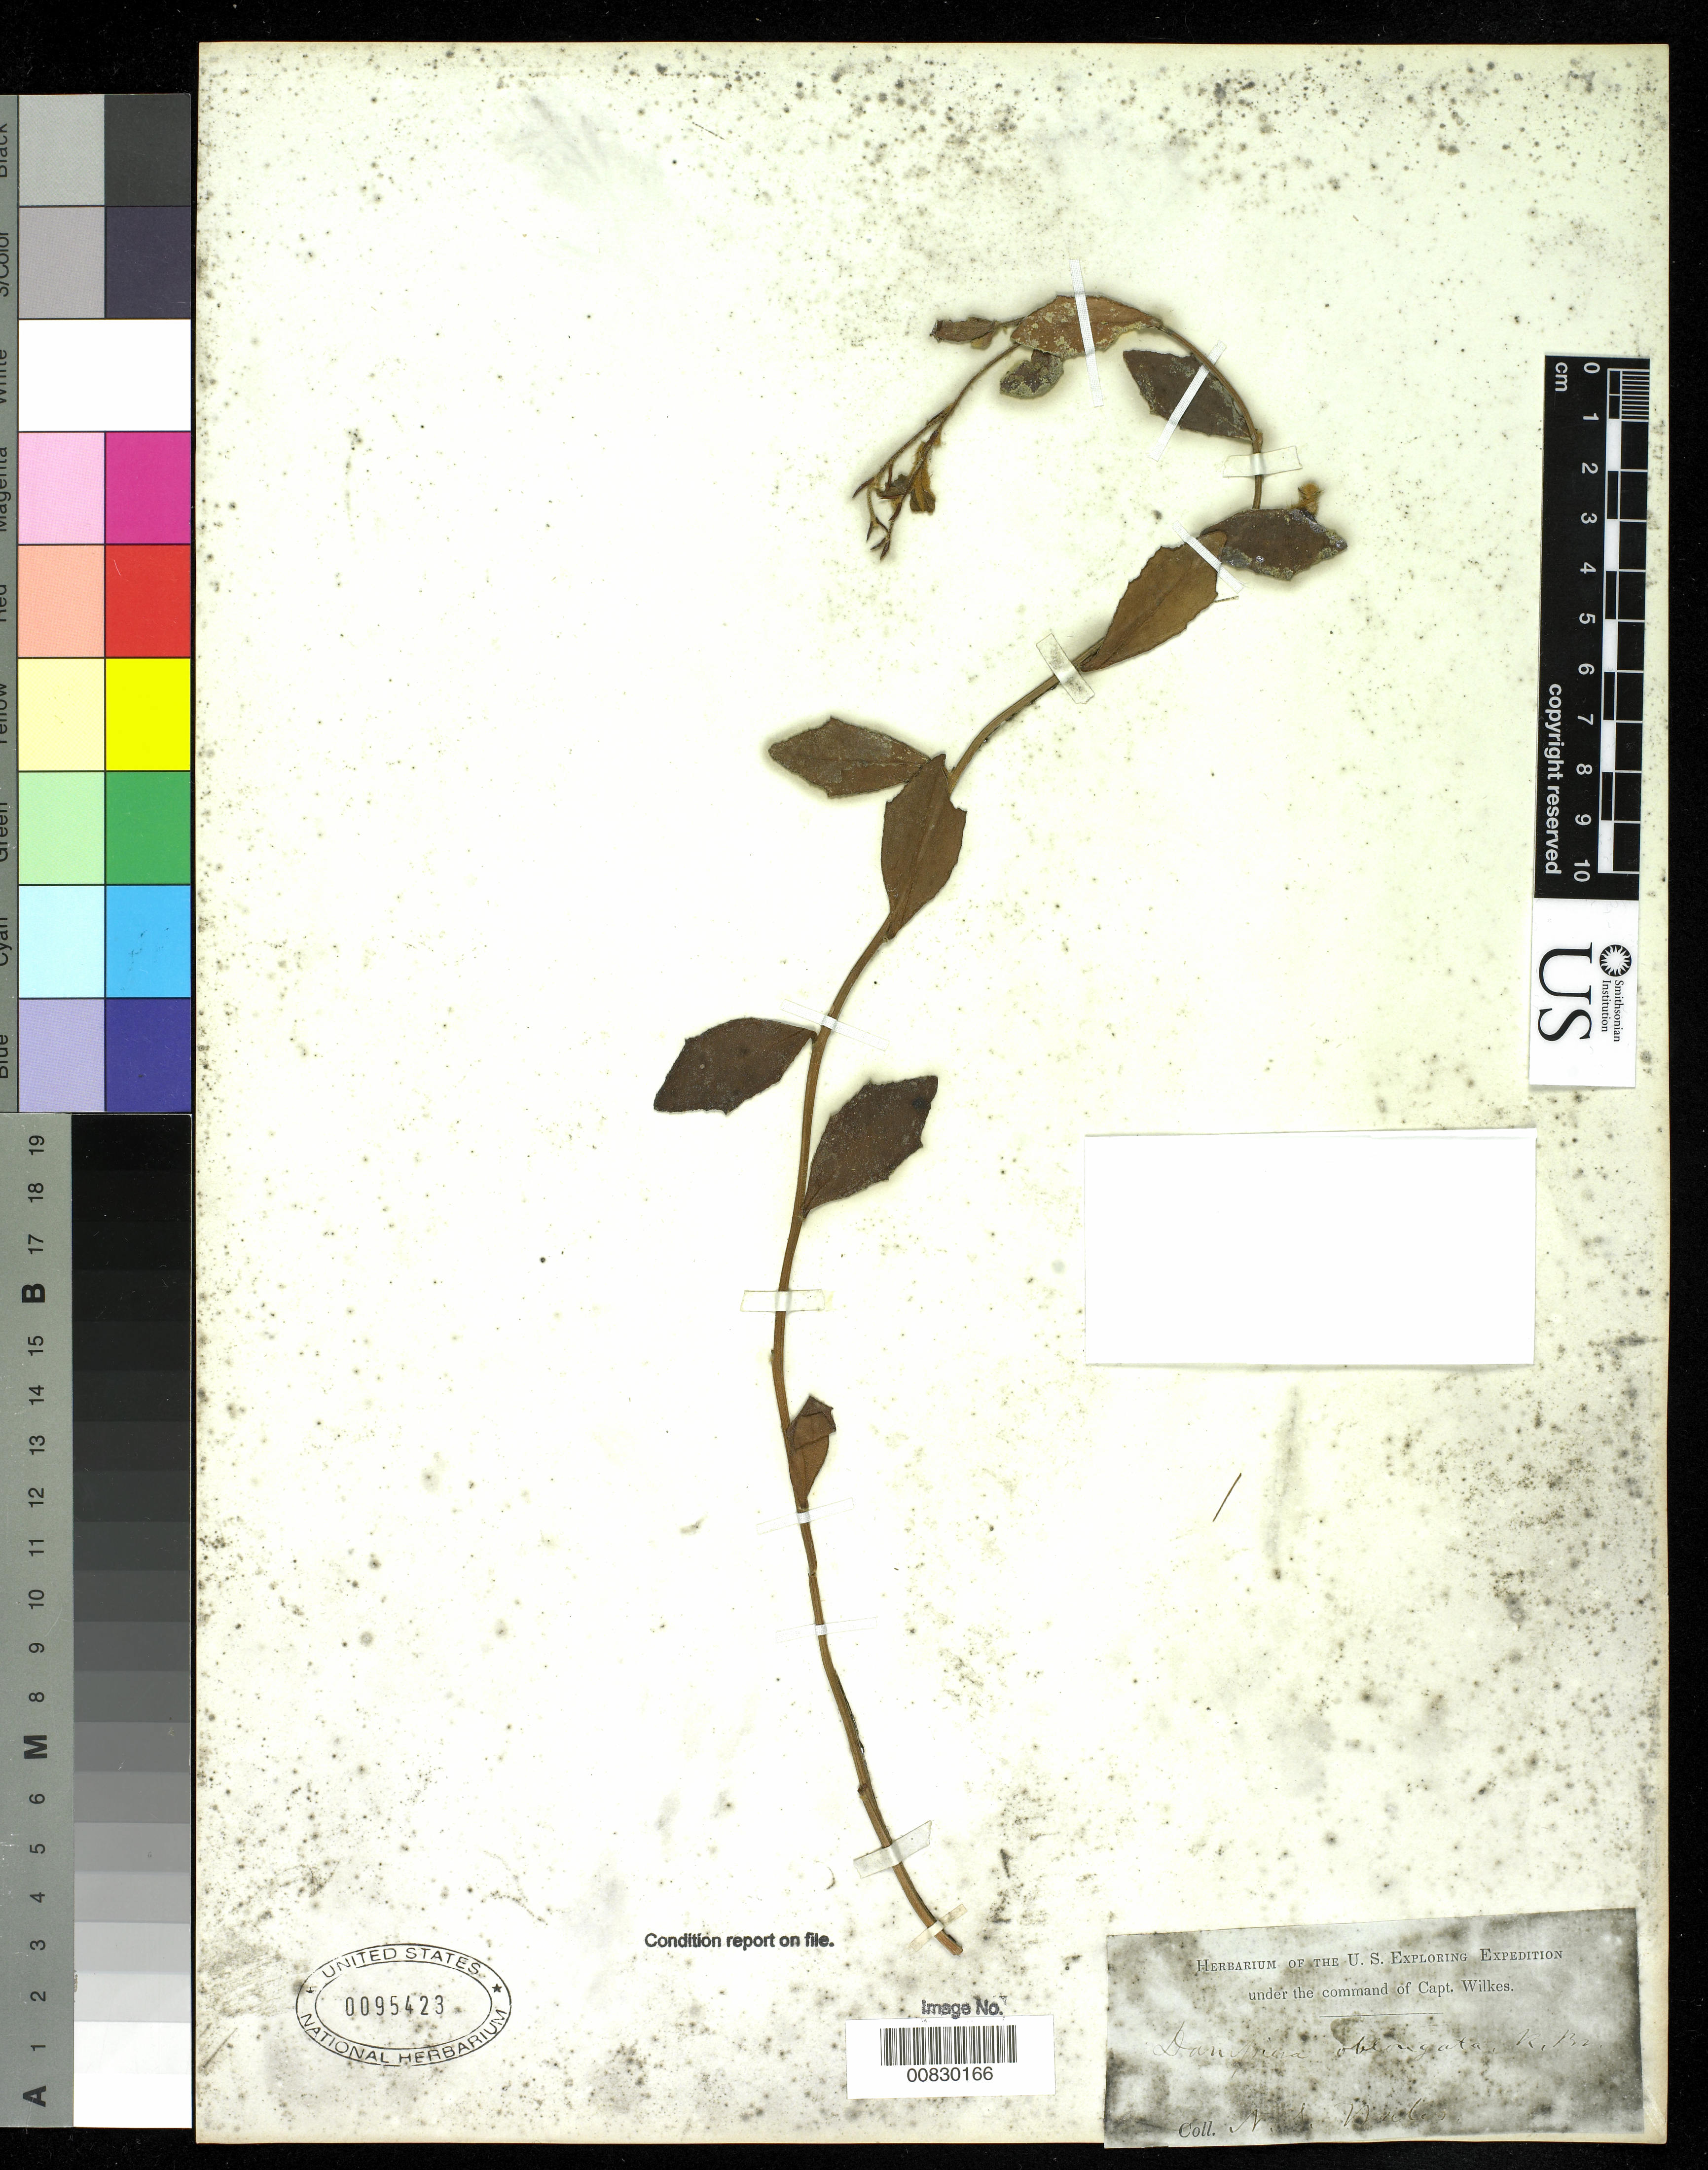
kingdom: Plantae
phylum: Tracheophyta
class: Magnoliopsida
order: Asterales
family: Goodeniaceae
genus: Dampiera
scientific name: Dampiera oblongata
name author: R. Br.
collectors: Wilkes Explor. Exped.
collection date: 1838/1842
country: Australia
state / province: New South Wales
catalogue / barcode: US 95423